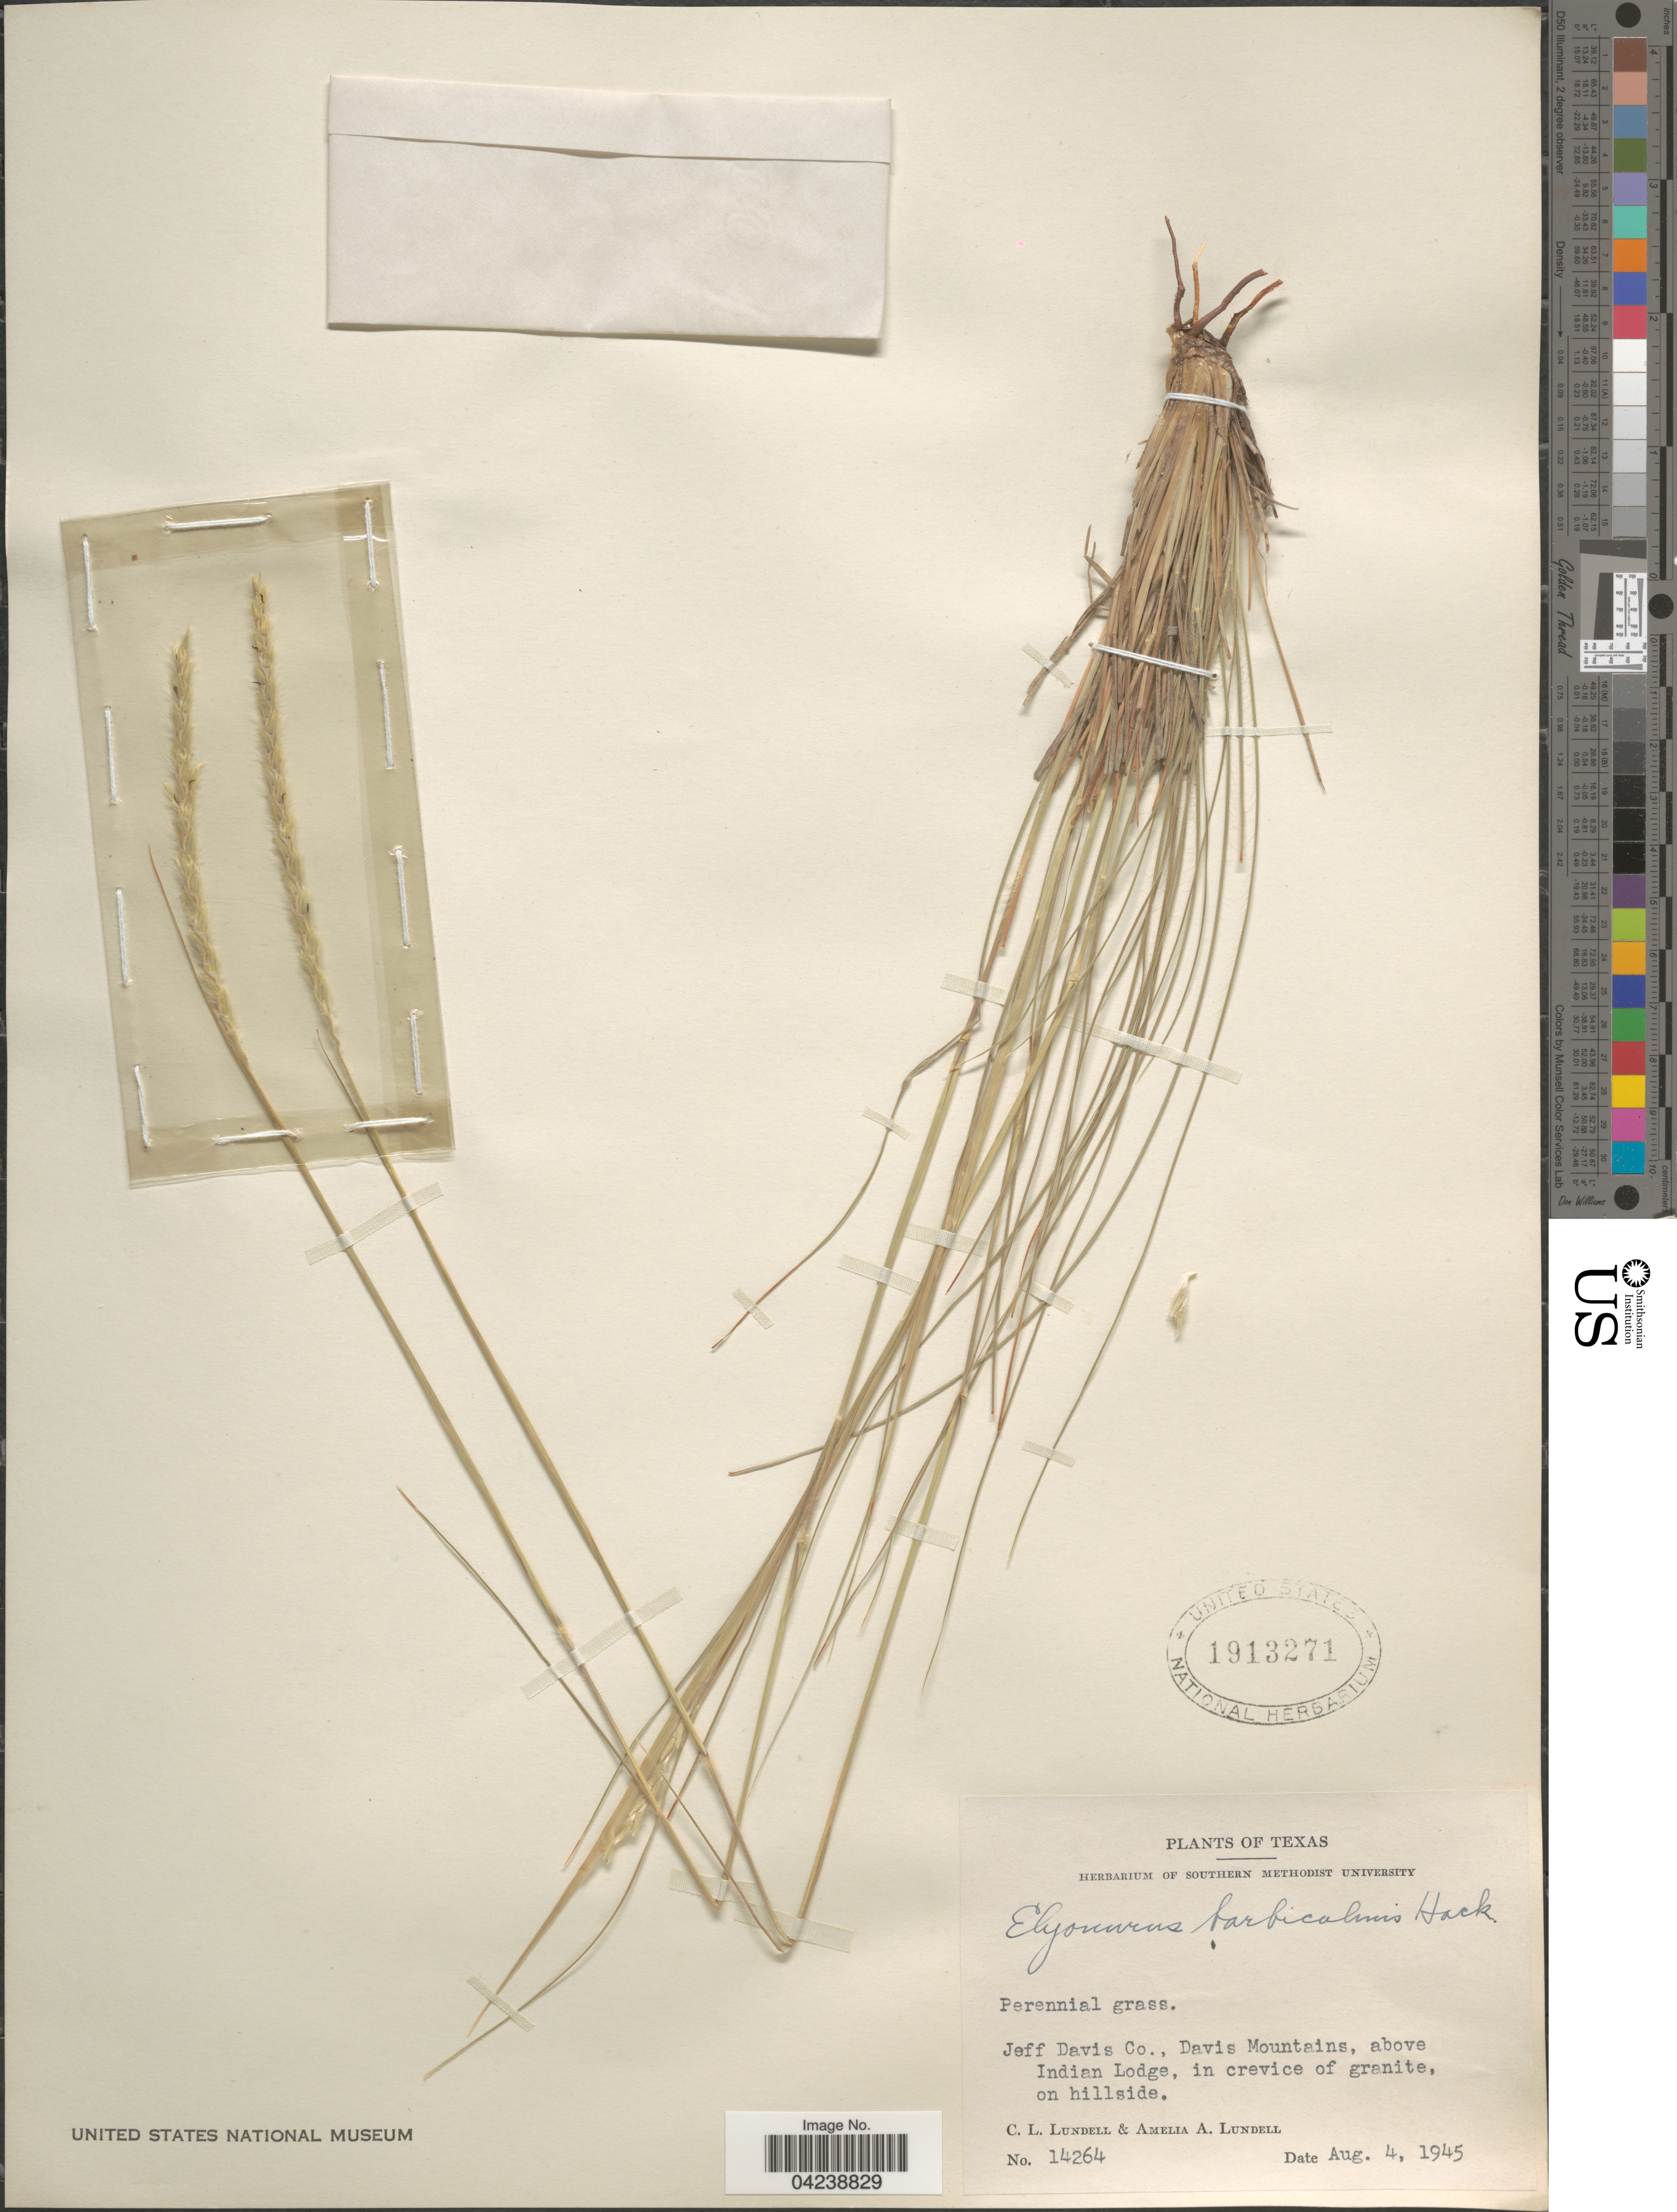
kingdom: Plantae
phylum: Tracheophyta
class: Liliopsida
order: Poales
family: Poaceae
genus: Elionurus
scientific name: Elionurus barbiculmis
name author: Hack. in A. DC.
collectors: C. L. Lundell & A. A. Lundell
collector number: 14264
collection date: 1945-08-04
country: United States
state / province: Texas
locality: Jeff Davis Co., Davis Mountains, above Indian Lodge, in crevice of granite, on hillside.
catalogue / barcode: US 1913271